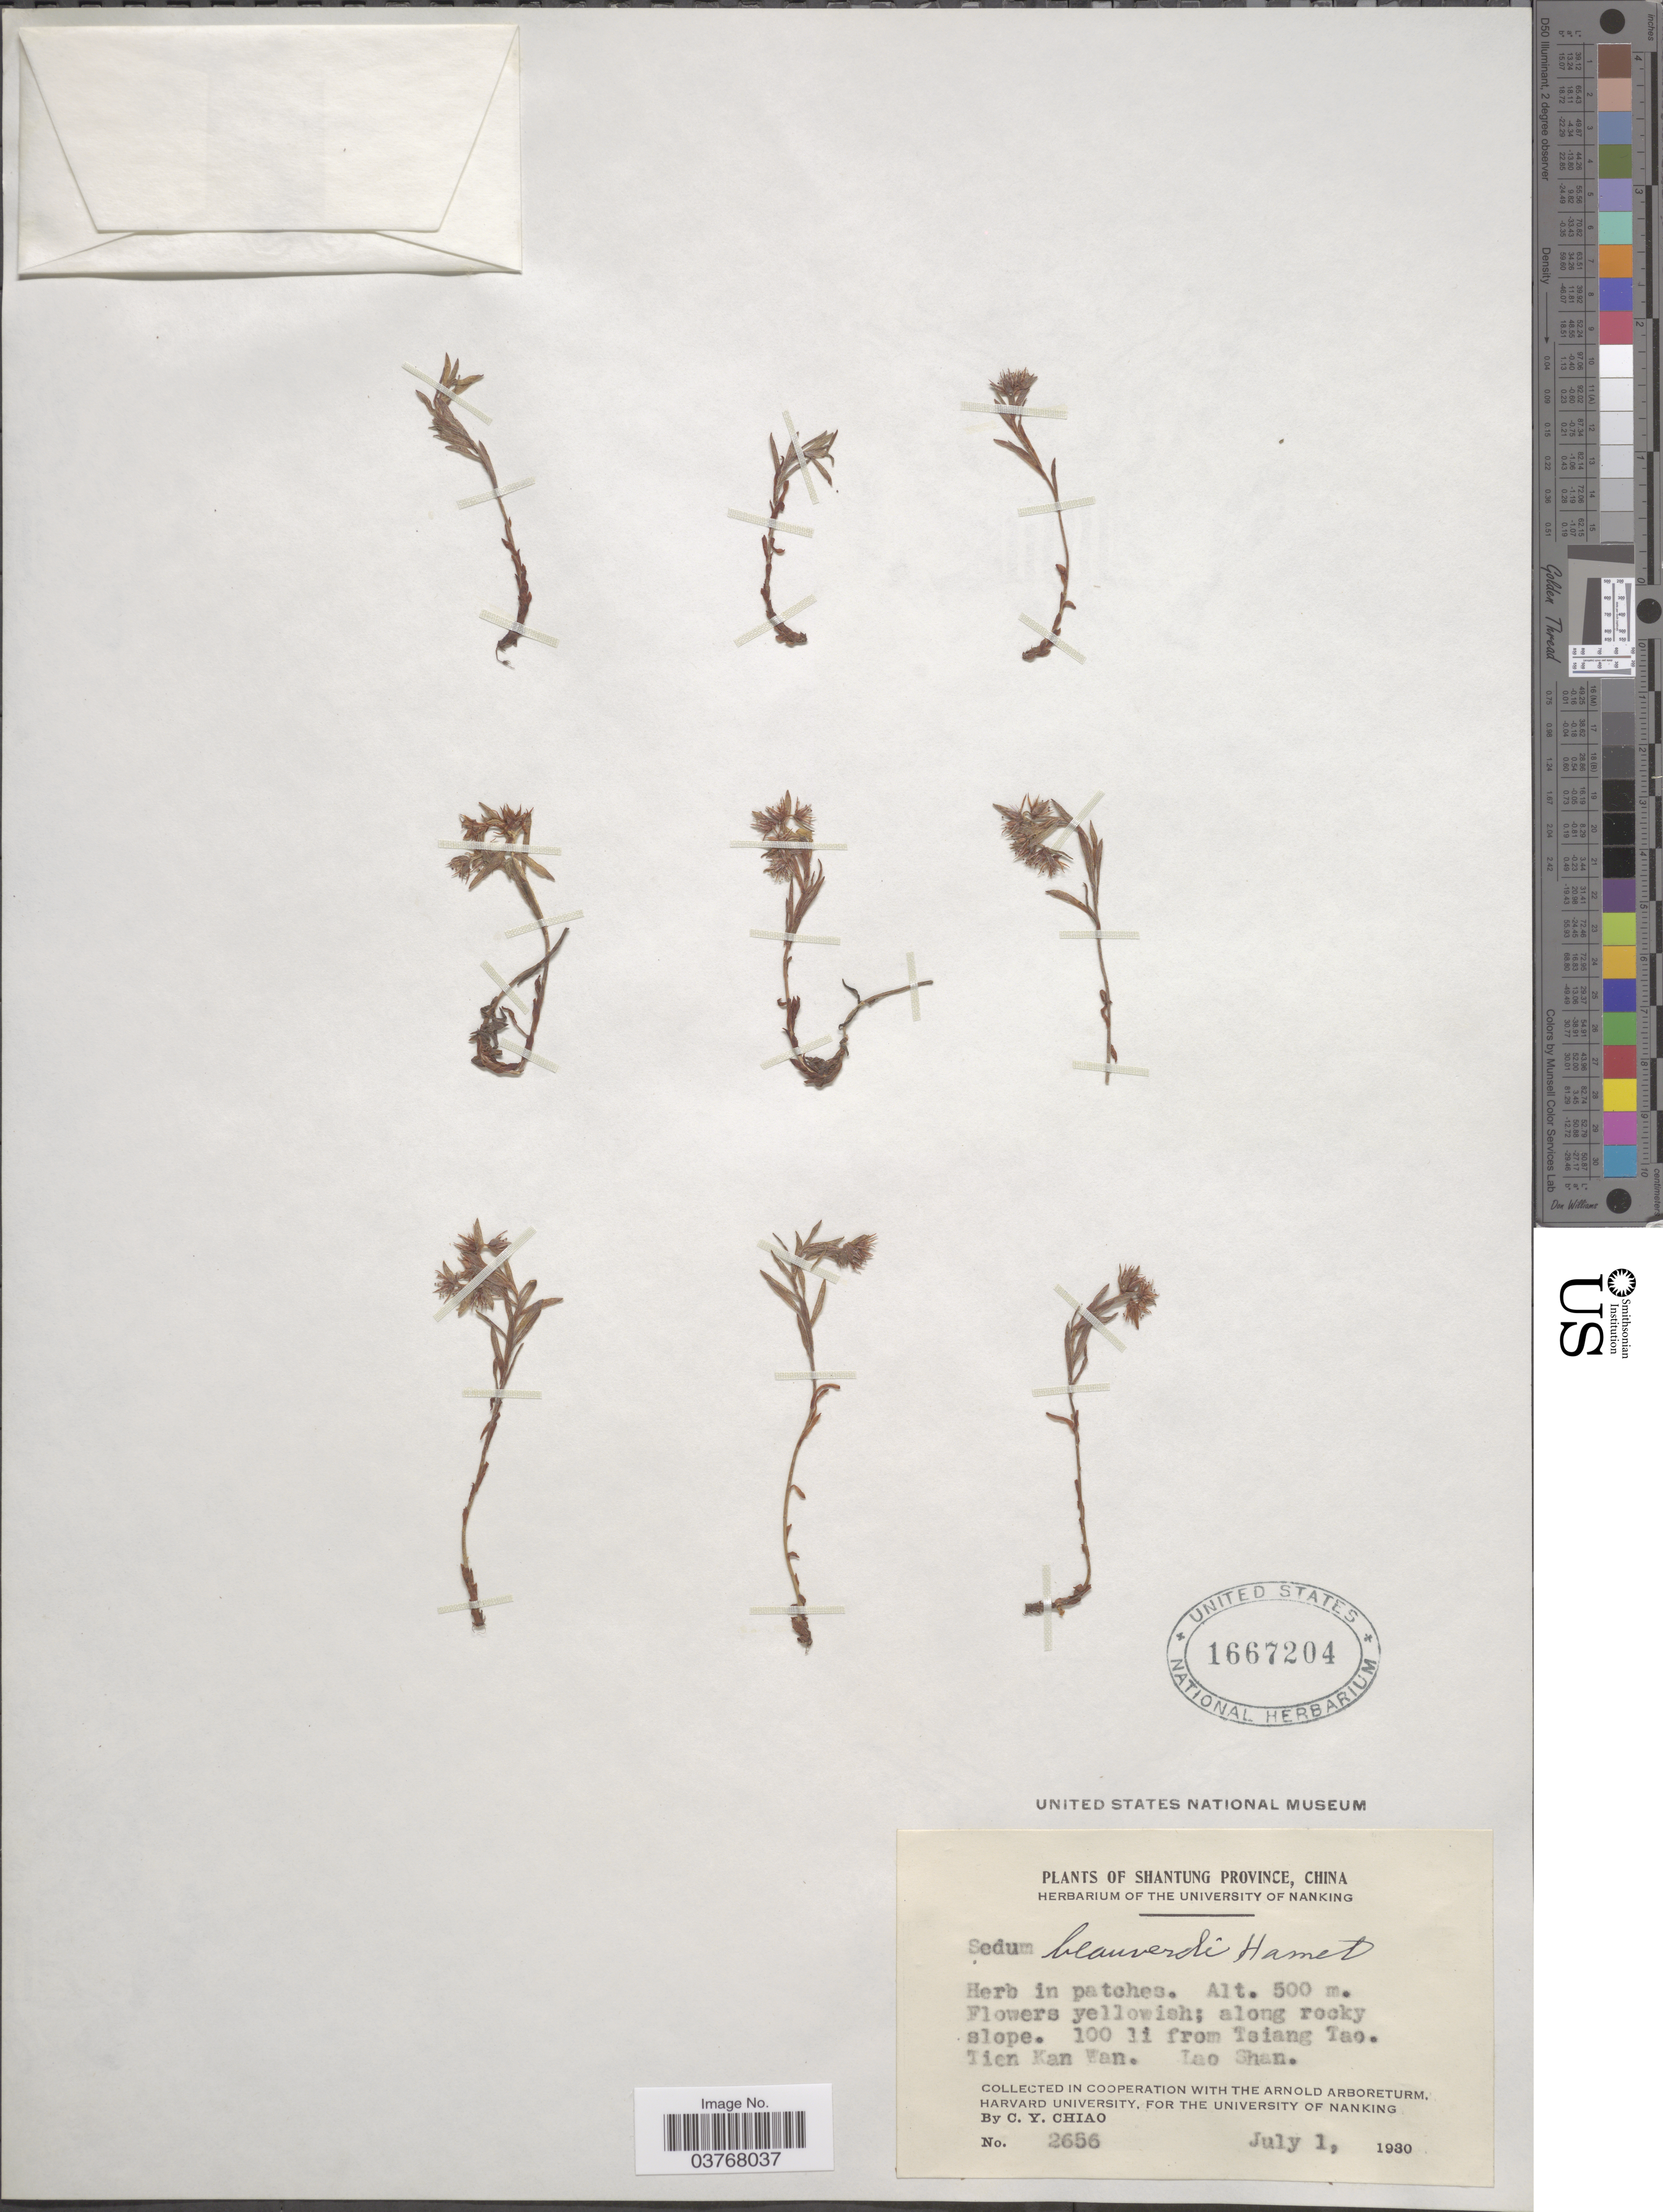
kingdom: Plantae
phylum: Tracheophyta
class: Magnoliopsida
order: Saxifragales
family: Crassulaceae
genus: Sedum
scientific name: Sedum beauverdii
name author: Raym.-Hamet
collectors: C. Y. Chiao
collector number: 2656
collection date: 1930-07-01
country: China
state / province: Shandong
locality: Shantung Province. Along rocky slope. 100 li from Tsiang Tao. Tien Kan Wan. Lao Shan.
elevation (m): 500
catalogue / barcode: US 1667204